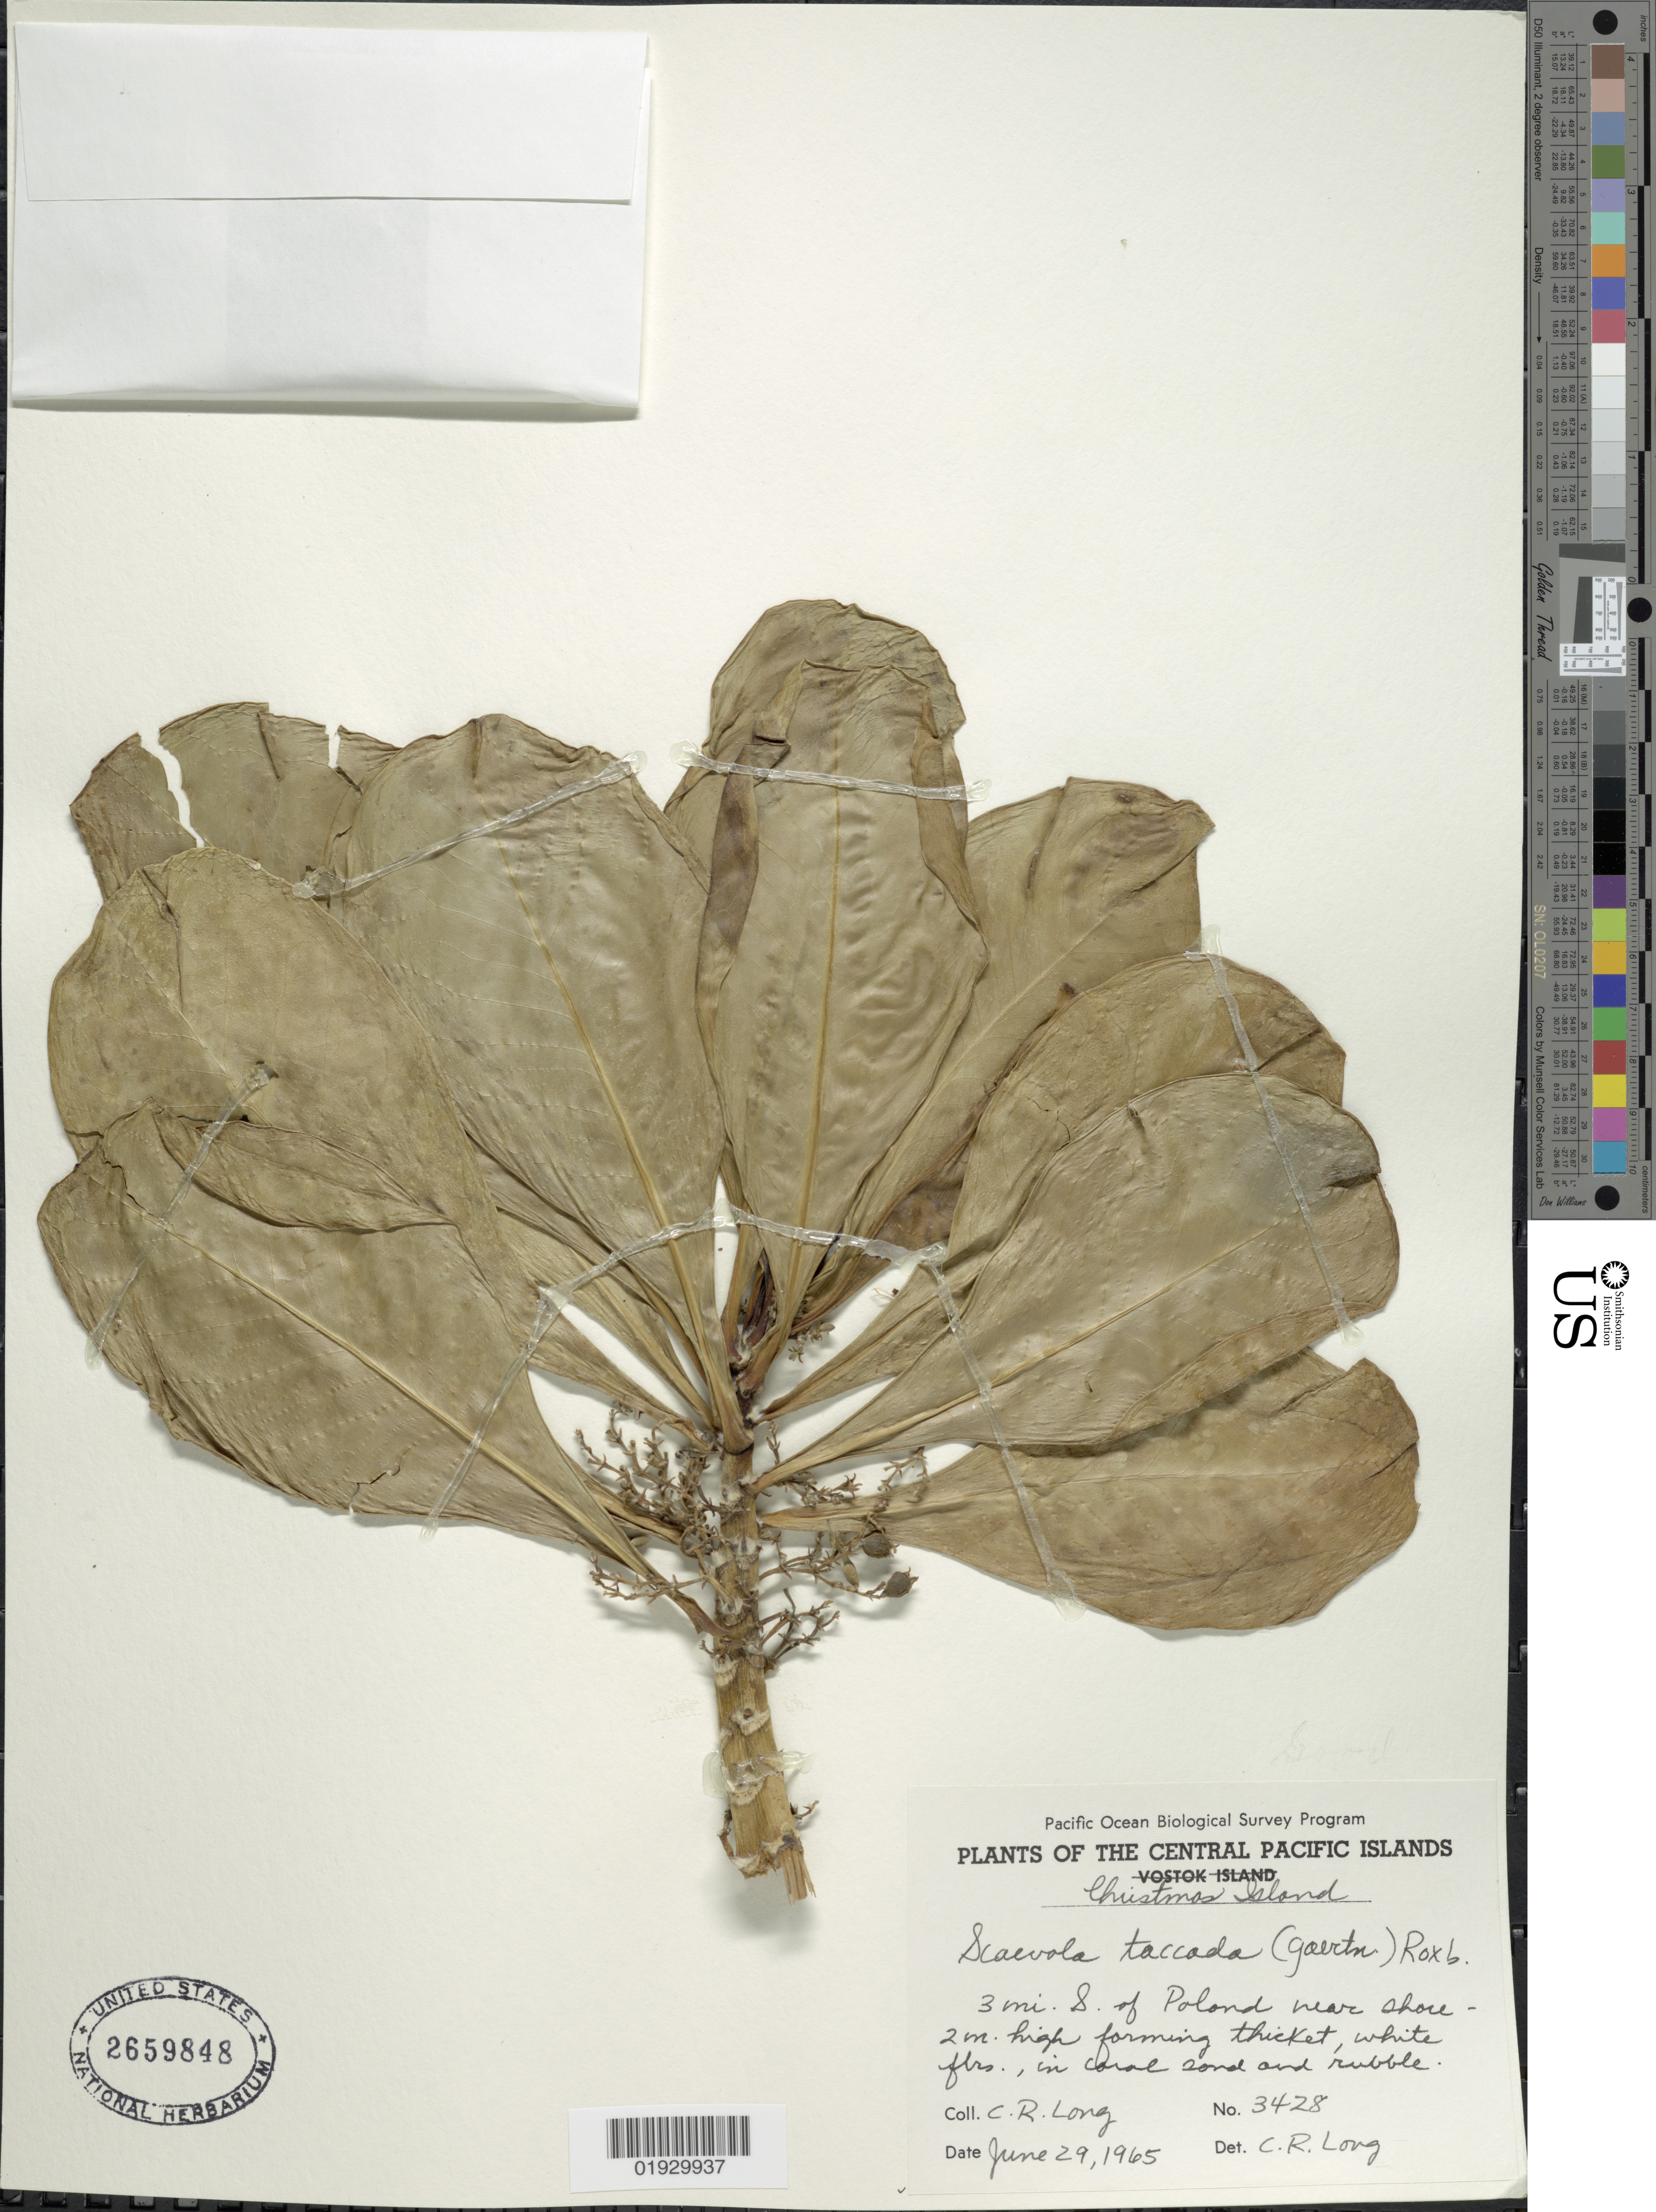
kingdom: Plantae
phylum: Tracheophyta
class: Magnoliopsida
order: Asterales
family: Goodeniaceae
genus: Scaevola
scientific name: Scaevola taccada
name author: (Gaertn.) Roxb.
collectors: C. R. Long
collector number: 3428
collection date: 1965-06-29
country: Australia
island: Christmas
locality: Central Pacific Islands. Christmas Island. 3 mi. S. of Polond near shore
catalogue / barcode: US 2659848